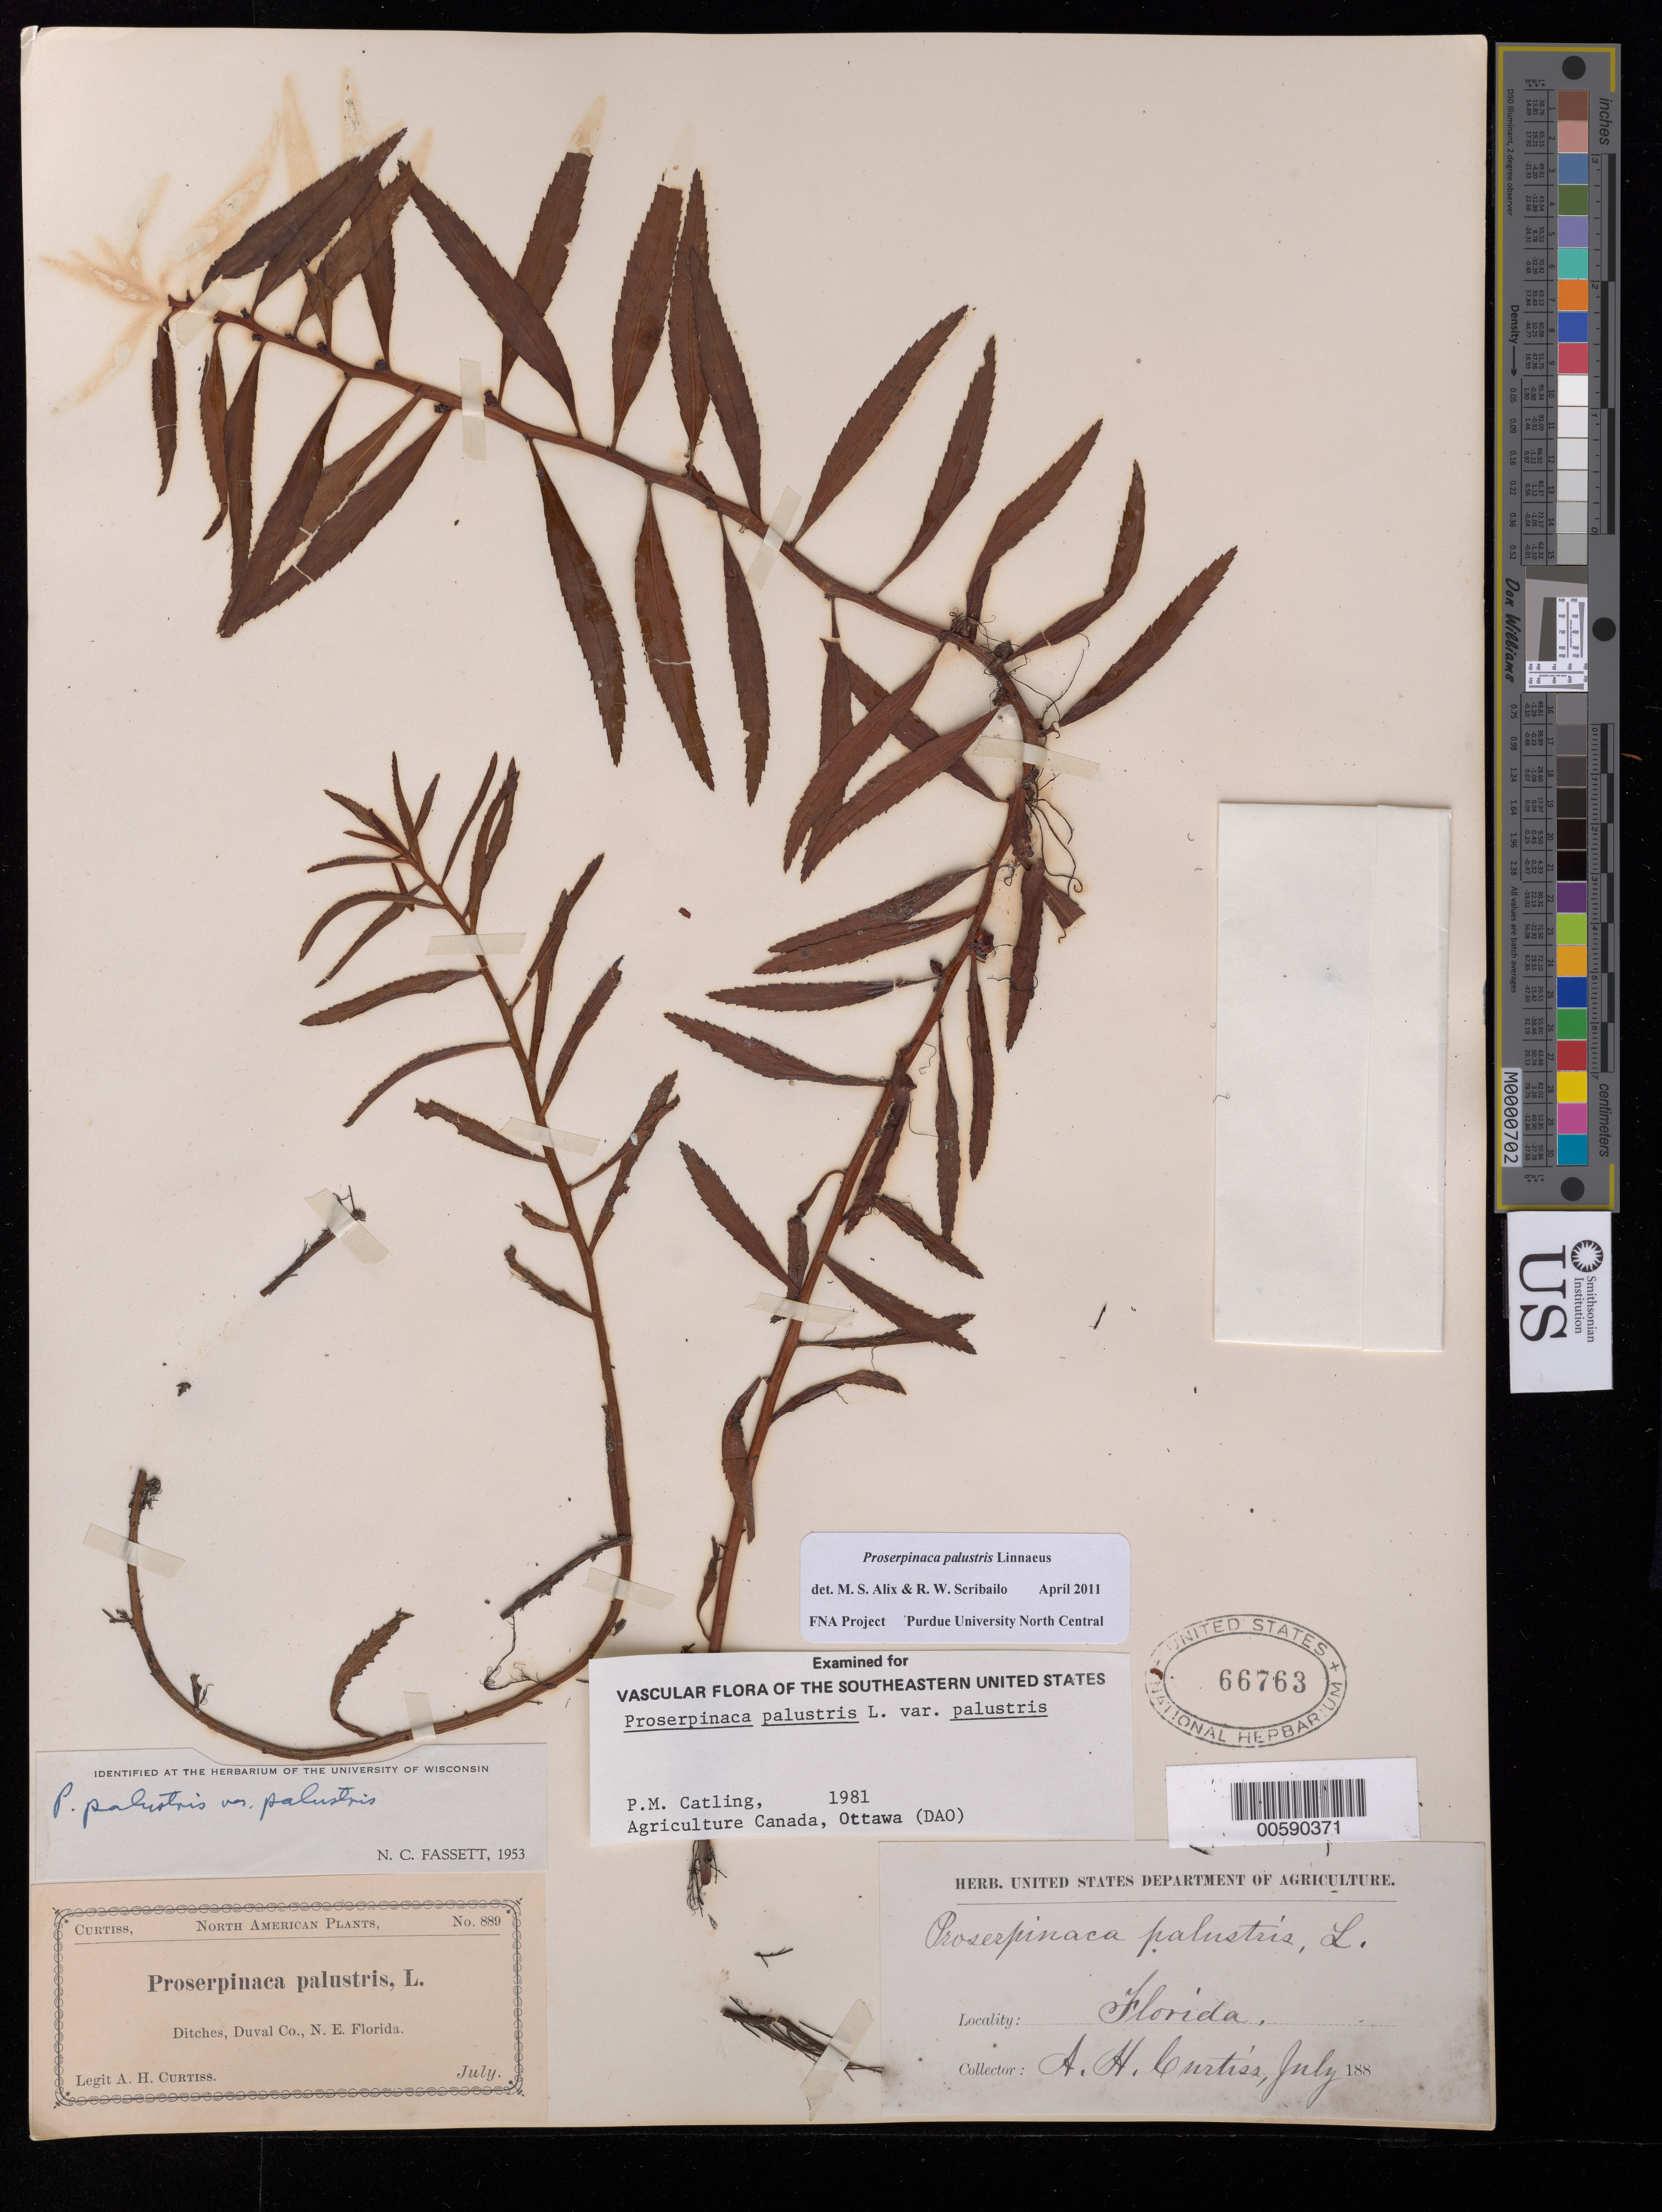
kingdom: Plantae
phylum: Tracheophyta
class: Magnoliopsida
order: Saxifragales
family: Haloragaceae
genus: Proserpinaca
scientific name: Proserpinaca palustris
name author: L.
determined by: Scribailo, R. W.; Alix, M. S.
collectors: A. H. Curtiss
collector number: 889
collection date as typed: Jul 188-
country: United States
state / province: Florida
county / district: Duval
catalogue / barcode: US 66763